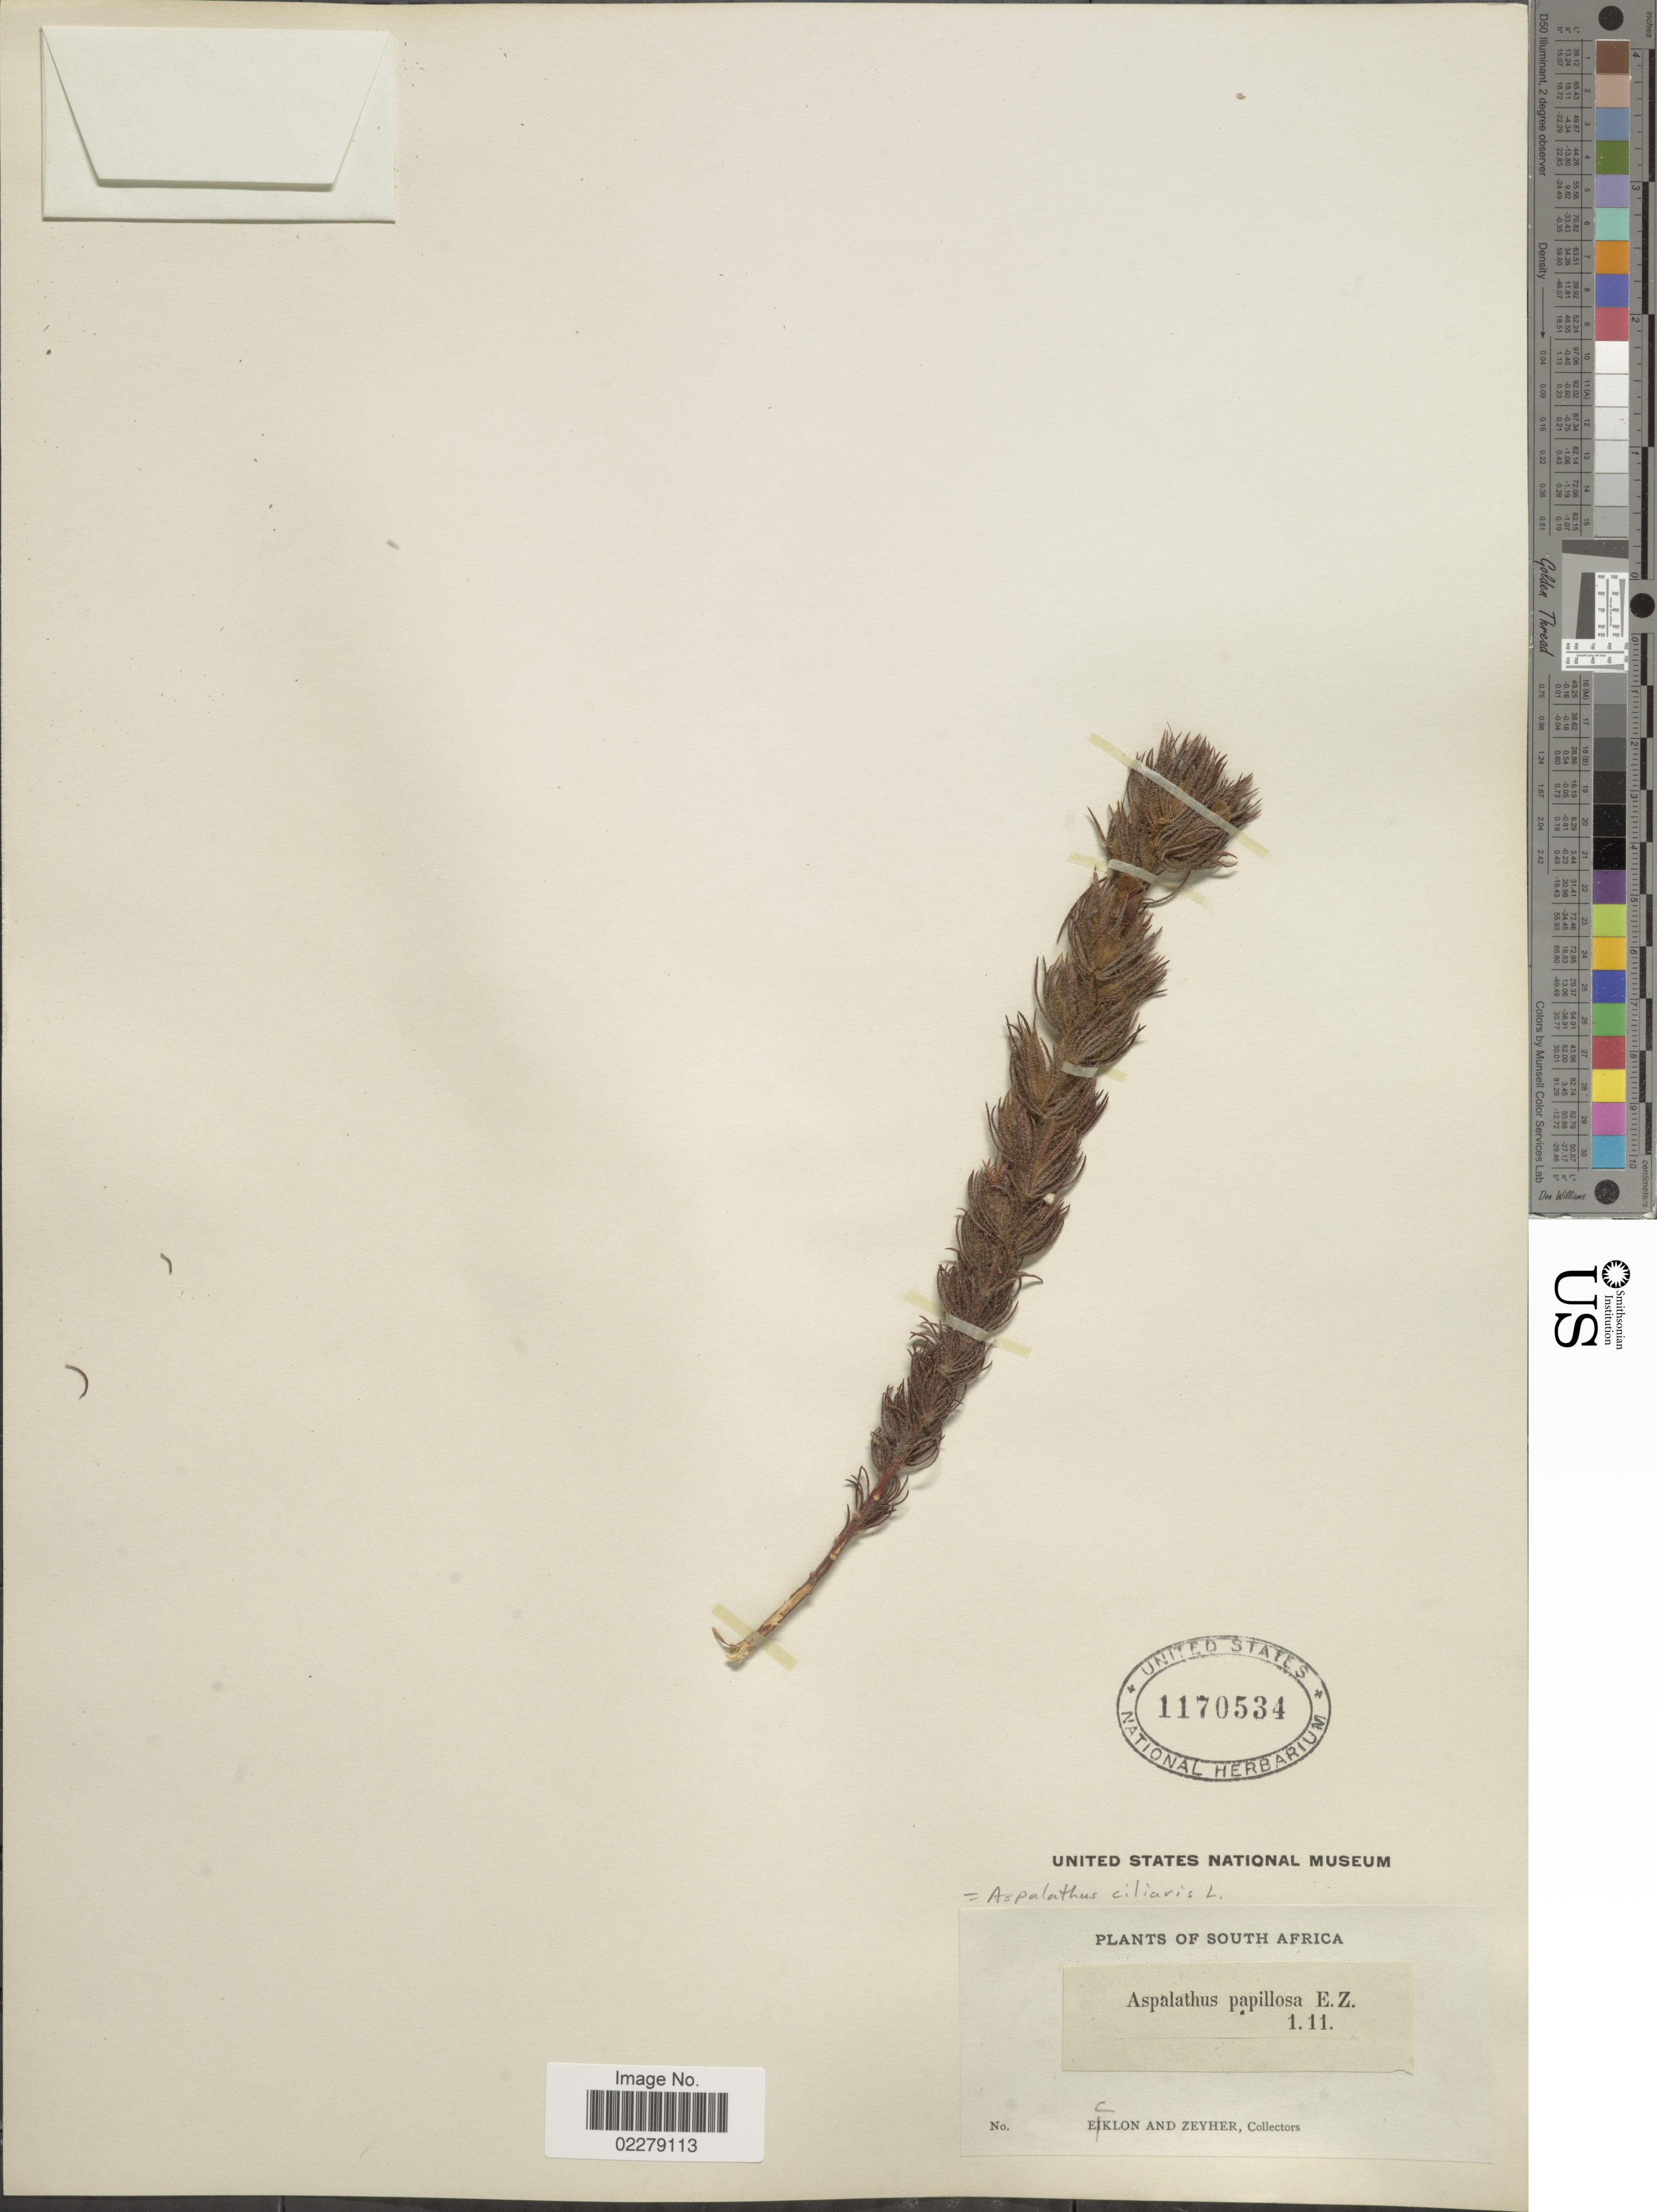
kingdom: Plantae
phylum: Tracheophyta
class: Magnoliopsida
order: Fabales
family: Fabaceae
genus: Aspalathus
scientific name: Aspalathus ciliaris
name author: L.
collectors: -. Ecklon & -. Zeyher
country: South Africa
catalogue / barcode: US 1170534